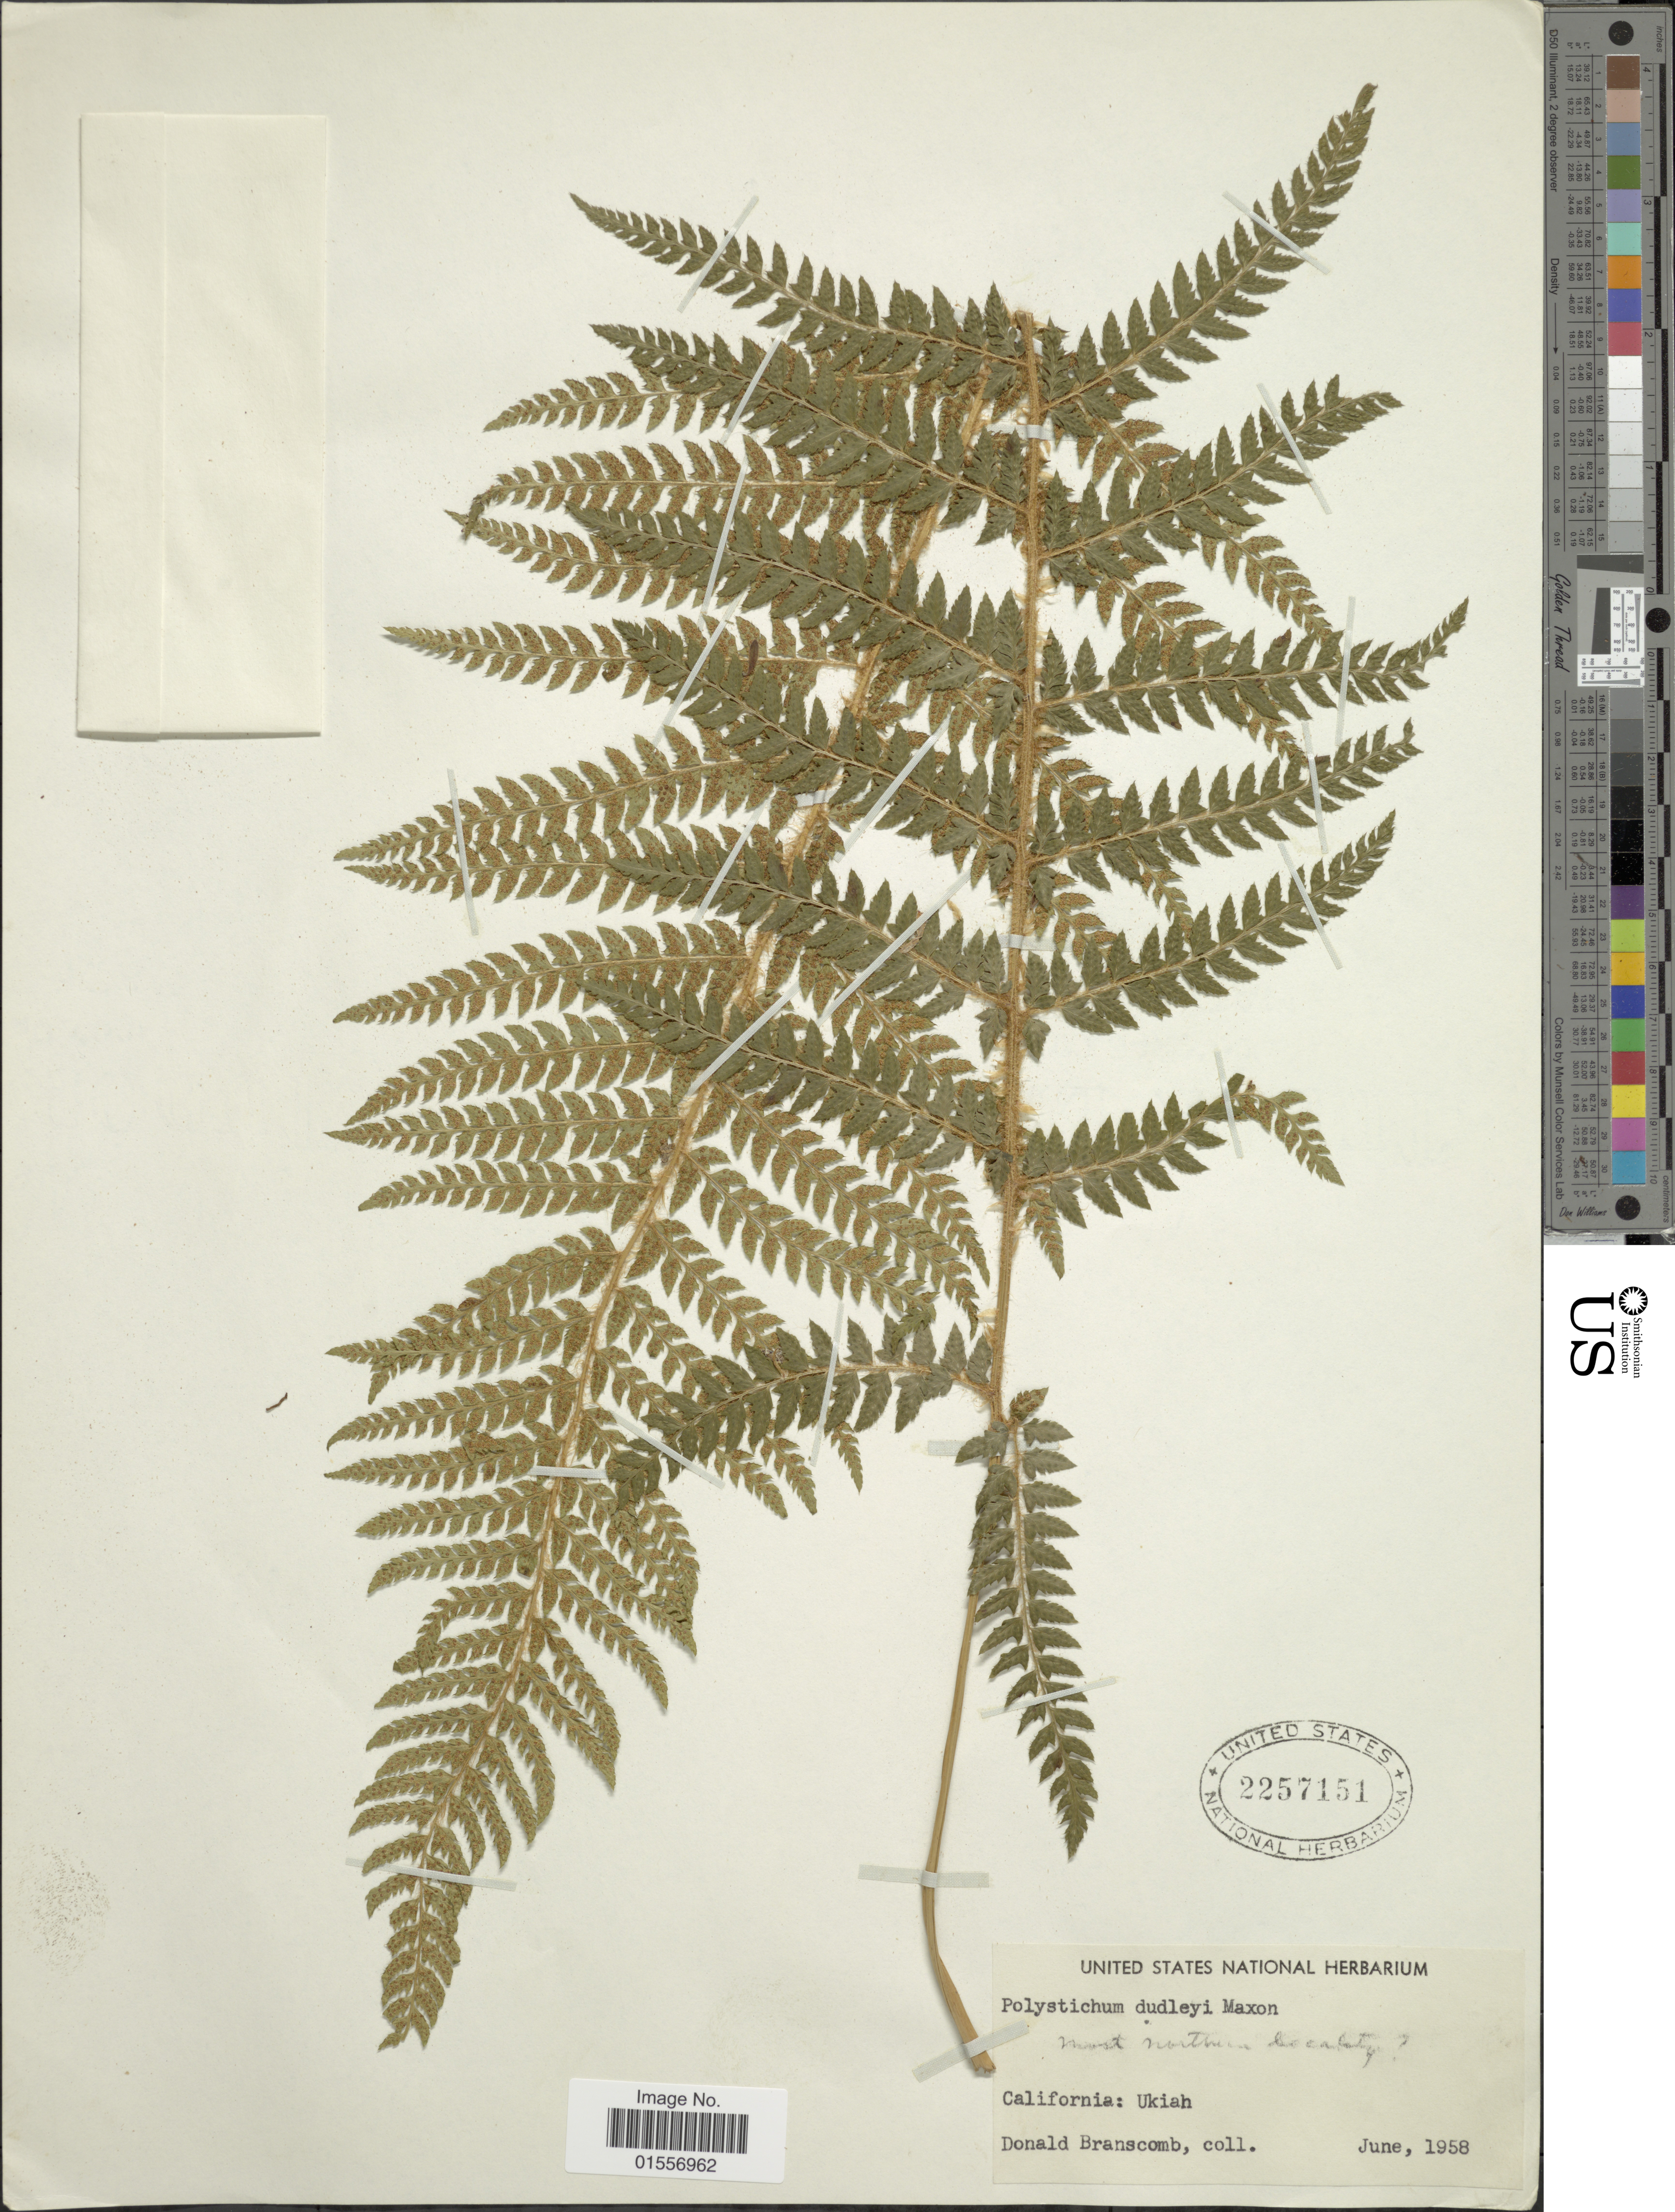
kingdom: Plantae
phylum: Tracheophyta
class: Polypodiopsida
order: Polypodiales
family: Dryopteridaceae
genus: Polystichum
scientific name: Polystichum dudleyi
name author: Maxon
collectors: D. Branscomb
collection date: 1958-06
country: United States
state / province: California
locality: Ukiah.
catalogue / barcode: US 2257151